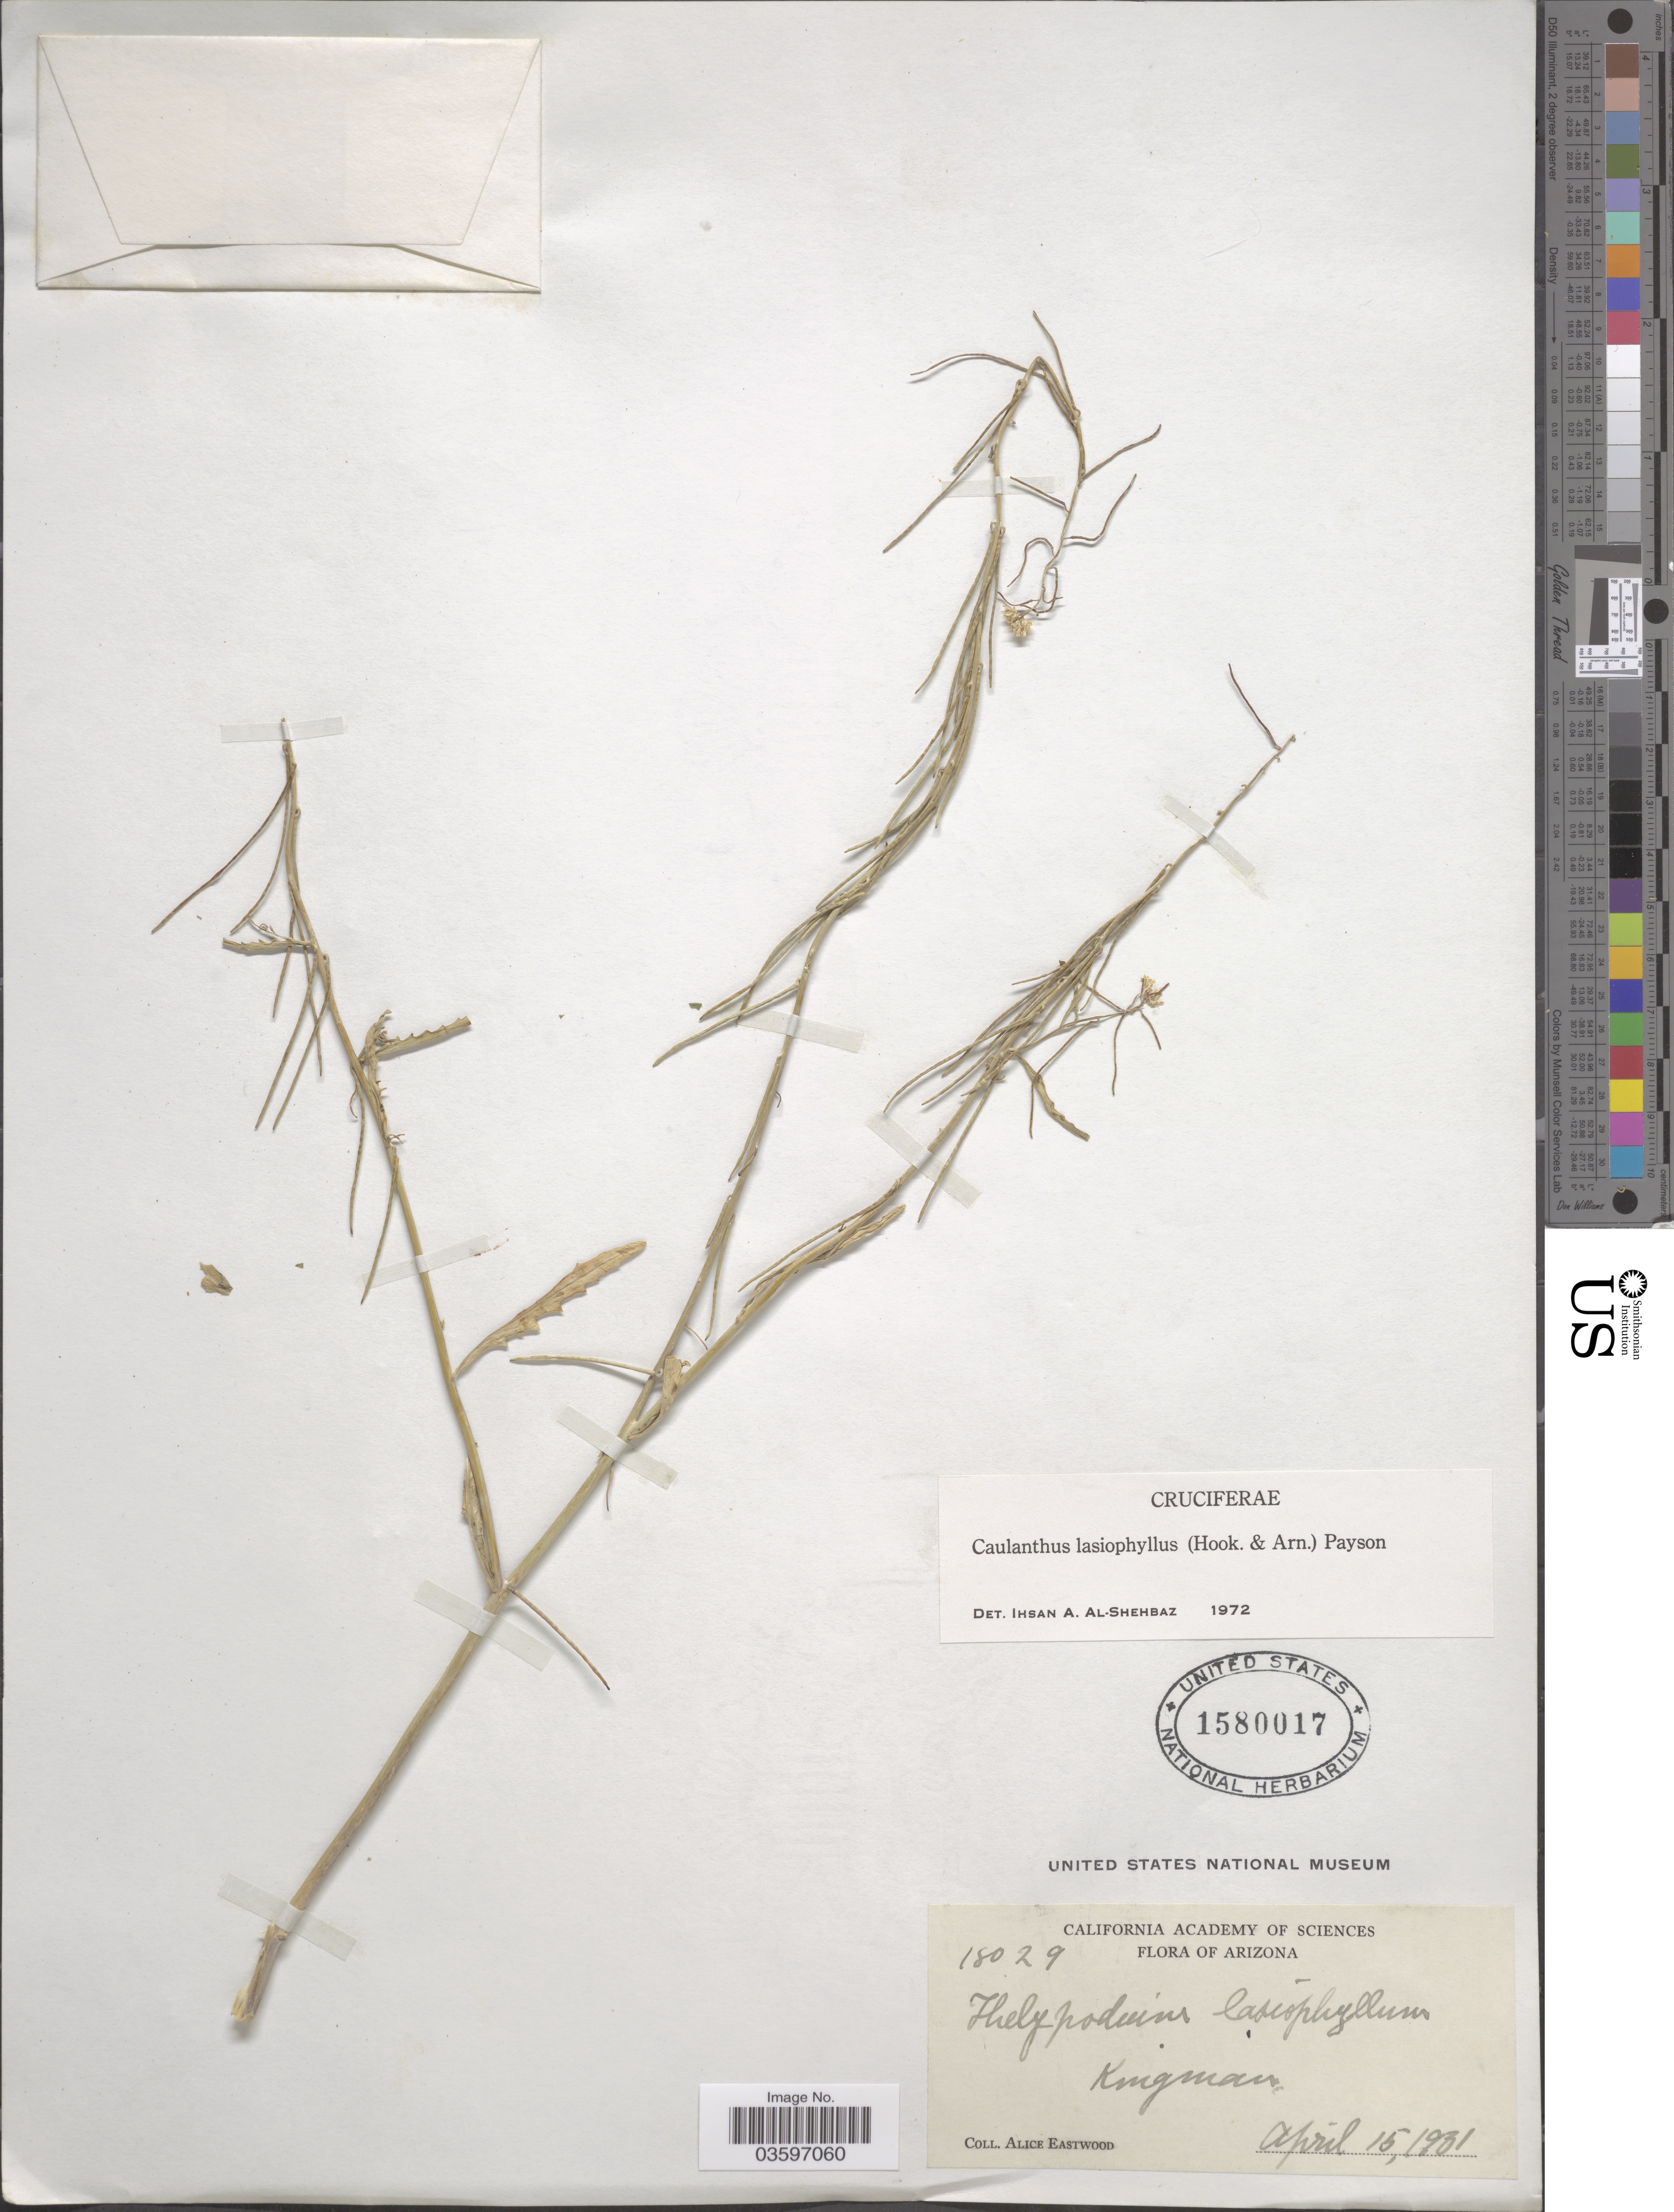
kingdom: Plantae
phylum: Tracheophyta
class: Magnoliopsida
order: Brassicales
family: Brassicaceae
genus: Caulanthus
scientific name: Caulanthus lasiophyllus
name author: (Hook. & Arn.) Payson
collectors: A. Eastwood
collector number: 18029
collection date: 1931-04-15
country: United States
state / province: Arizona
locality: Kingman.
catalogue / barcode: US 1580017